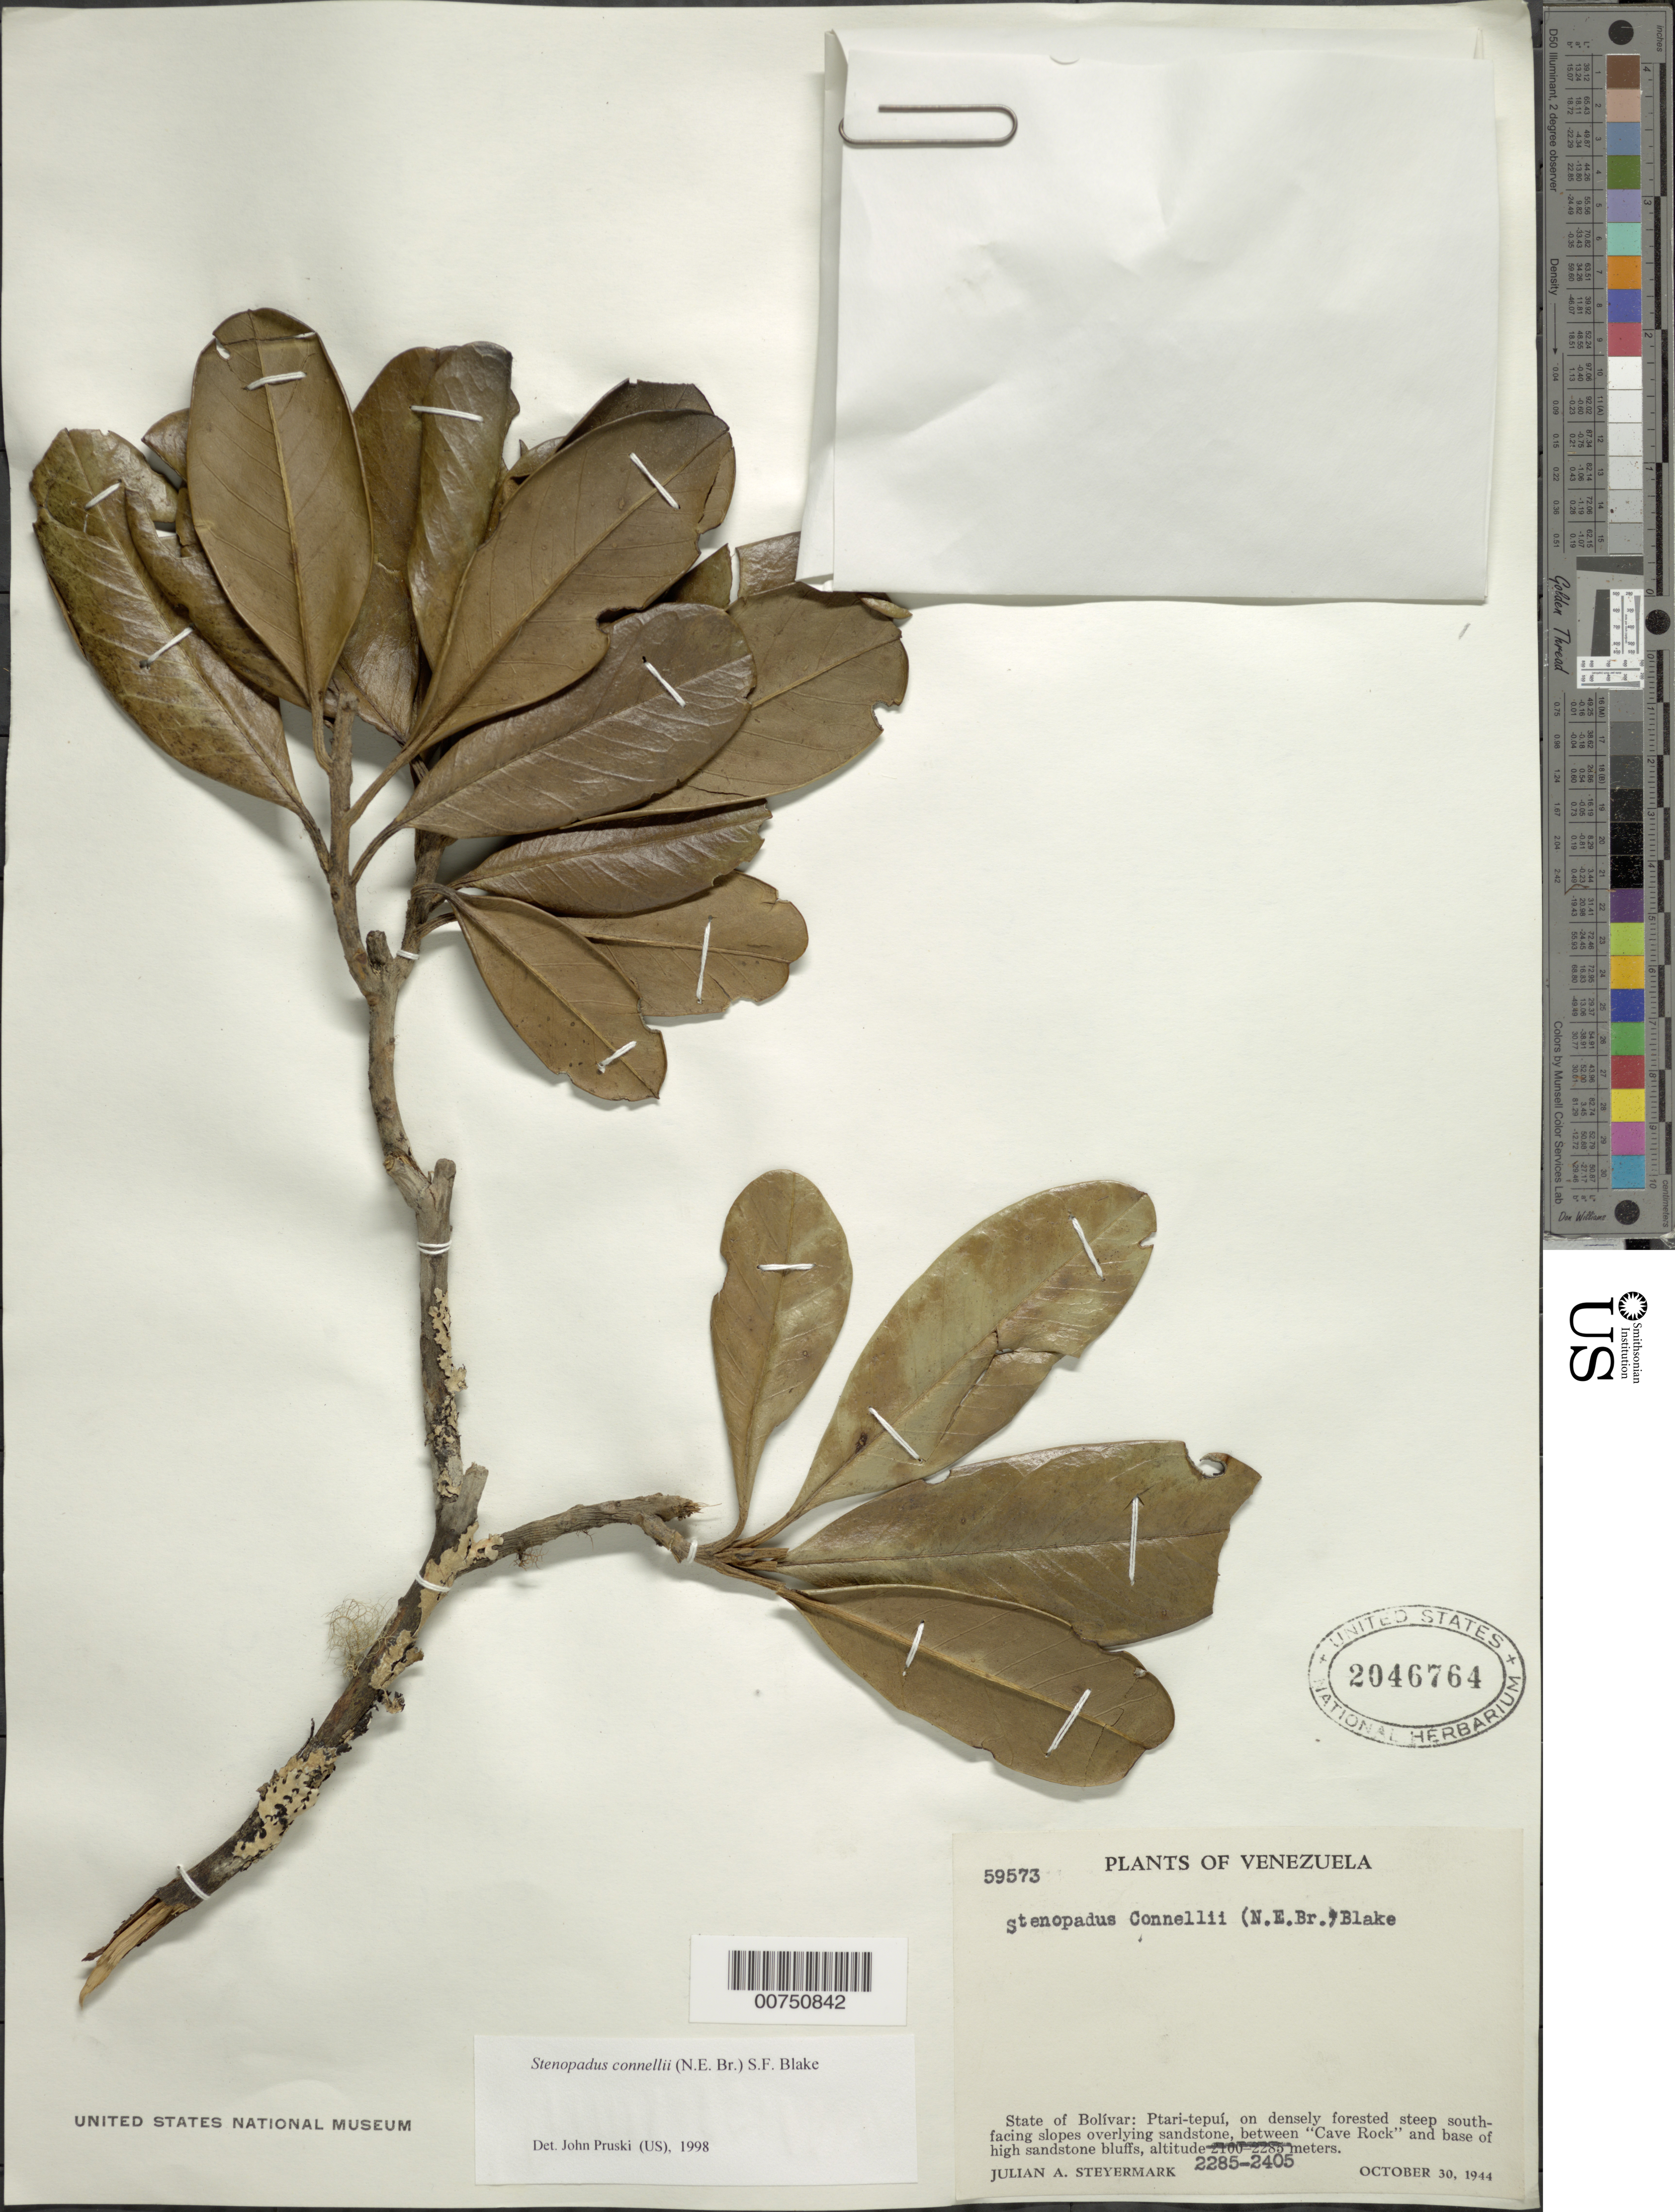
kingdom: Plantae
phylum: Tracheophyta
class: Magnoliopsida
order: Asterales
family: Asteraceae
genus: Stenopadus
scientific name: Stenopadus connellii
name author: (N.E. Br.) S.F. Blake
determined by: Pruski, J. F.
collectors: J. Steyermark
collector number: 59573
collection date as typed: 30-Oct-44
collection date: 1944-10-30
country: Venezuela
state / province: Bolívar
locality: Ptari-tepuí, between "Cave Rock" and base of high sandstone bluffs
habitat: Densely forested steep slopes overlying sandstone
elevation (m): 2285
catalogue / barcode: US 2046764